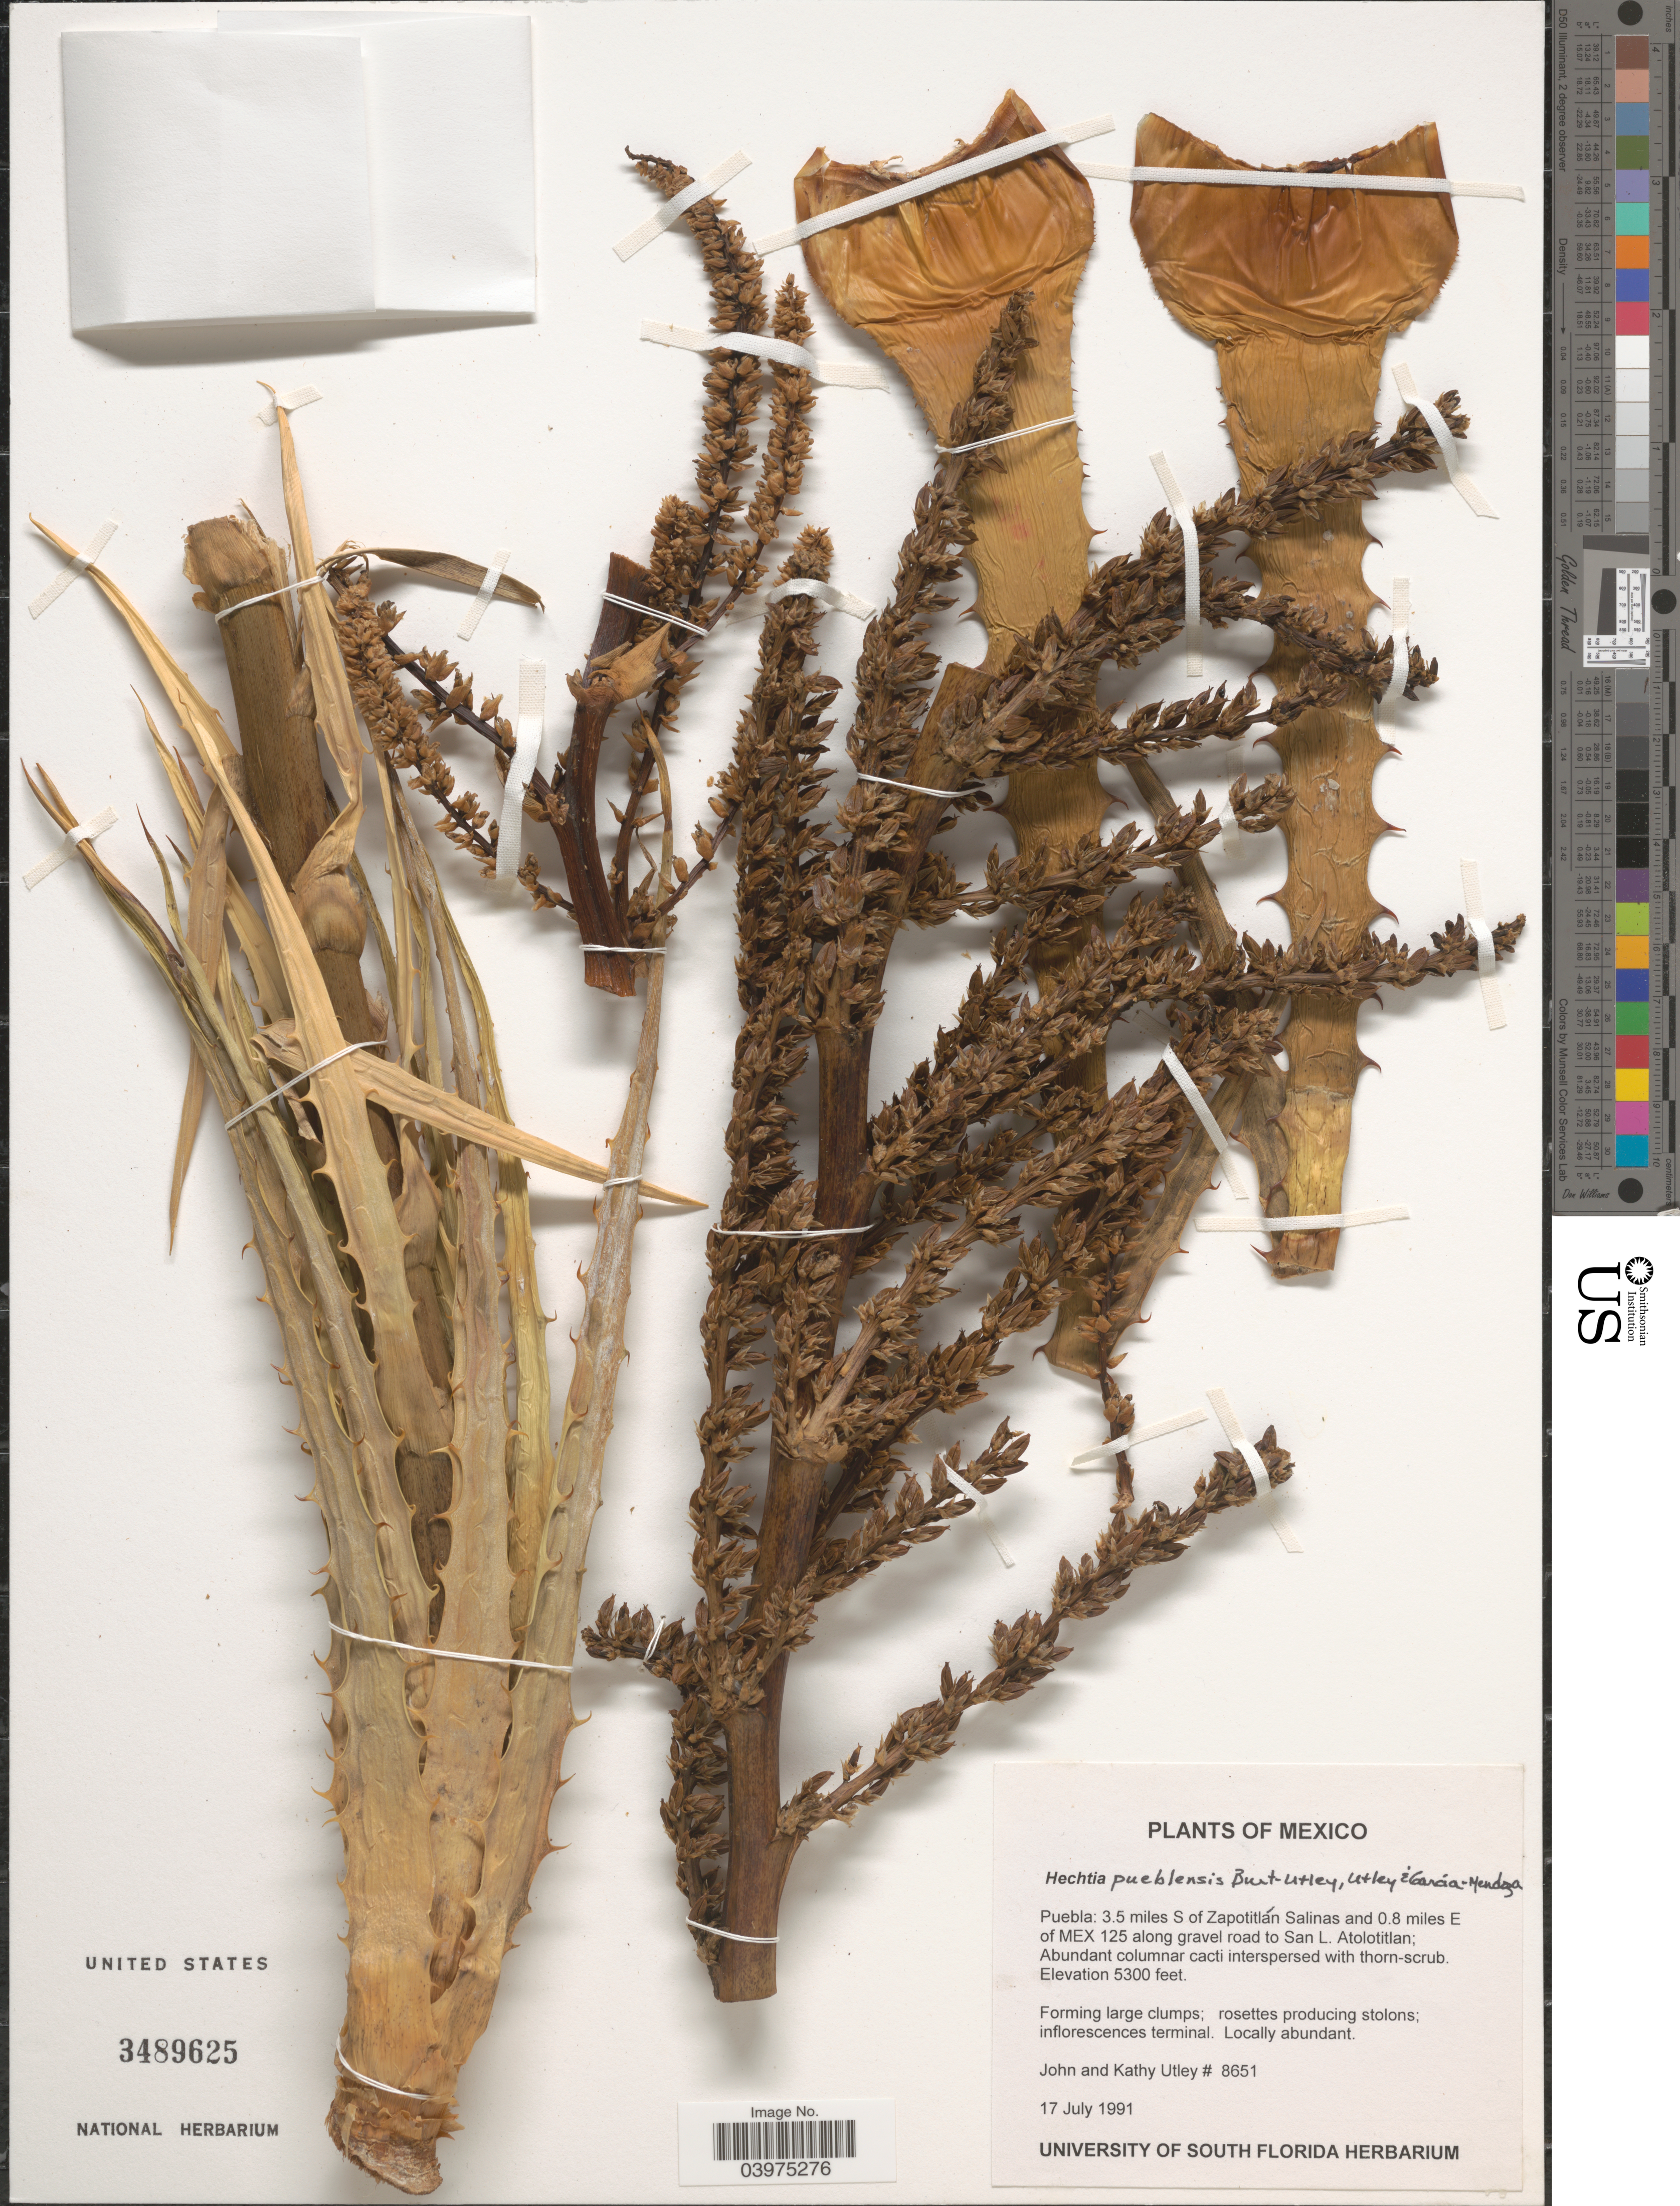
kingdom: Plantae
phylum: Tracheophyta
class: Liliopsida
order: Poales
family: Bromeliaceae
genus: Hechtia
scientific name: Hechtia pueblensis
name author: Burt-Utley et al.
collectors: J. F. Utley & K. Burt-Utley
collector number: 8651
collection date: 1991-07-17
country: Mexico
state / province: Puebla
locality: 3.5 miles S of Zapotitlán Salinas and 0.8 miles E of MEX 125 along gravel road to San L. Atolotitland.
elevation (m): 1615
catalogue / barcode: US 3489625